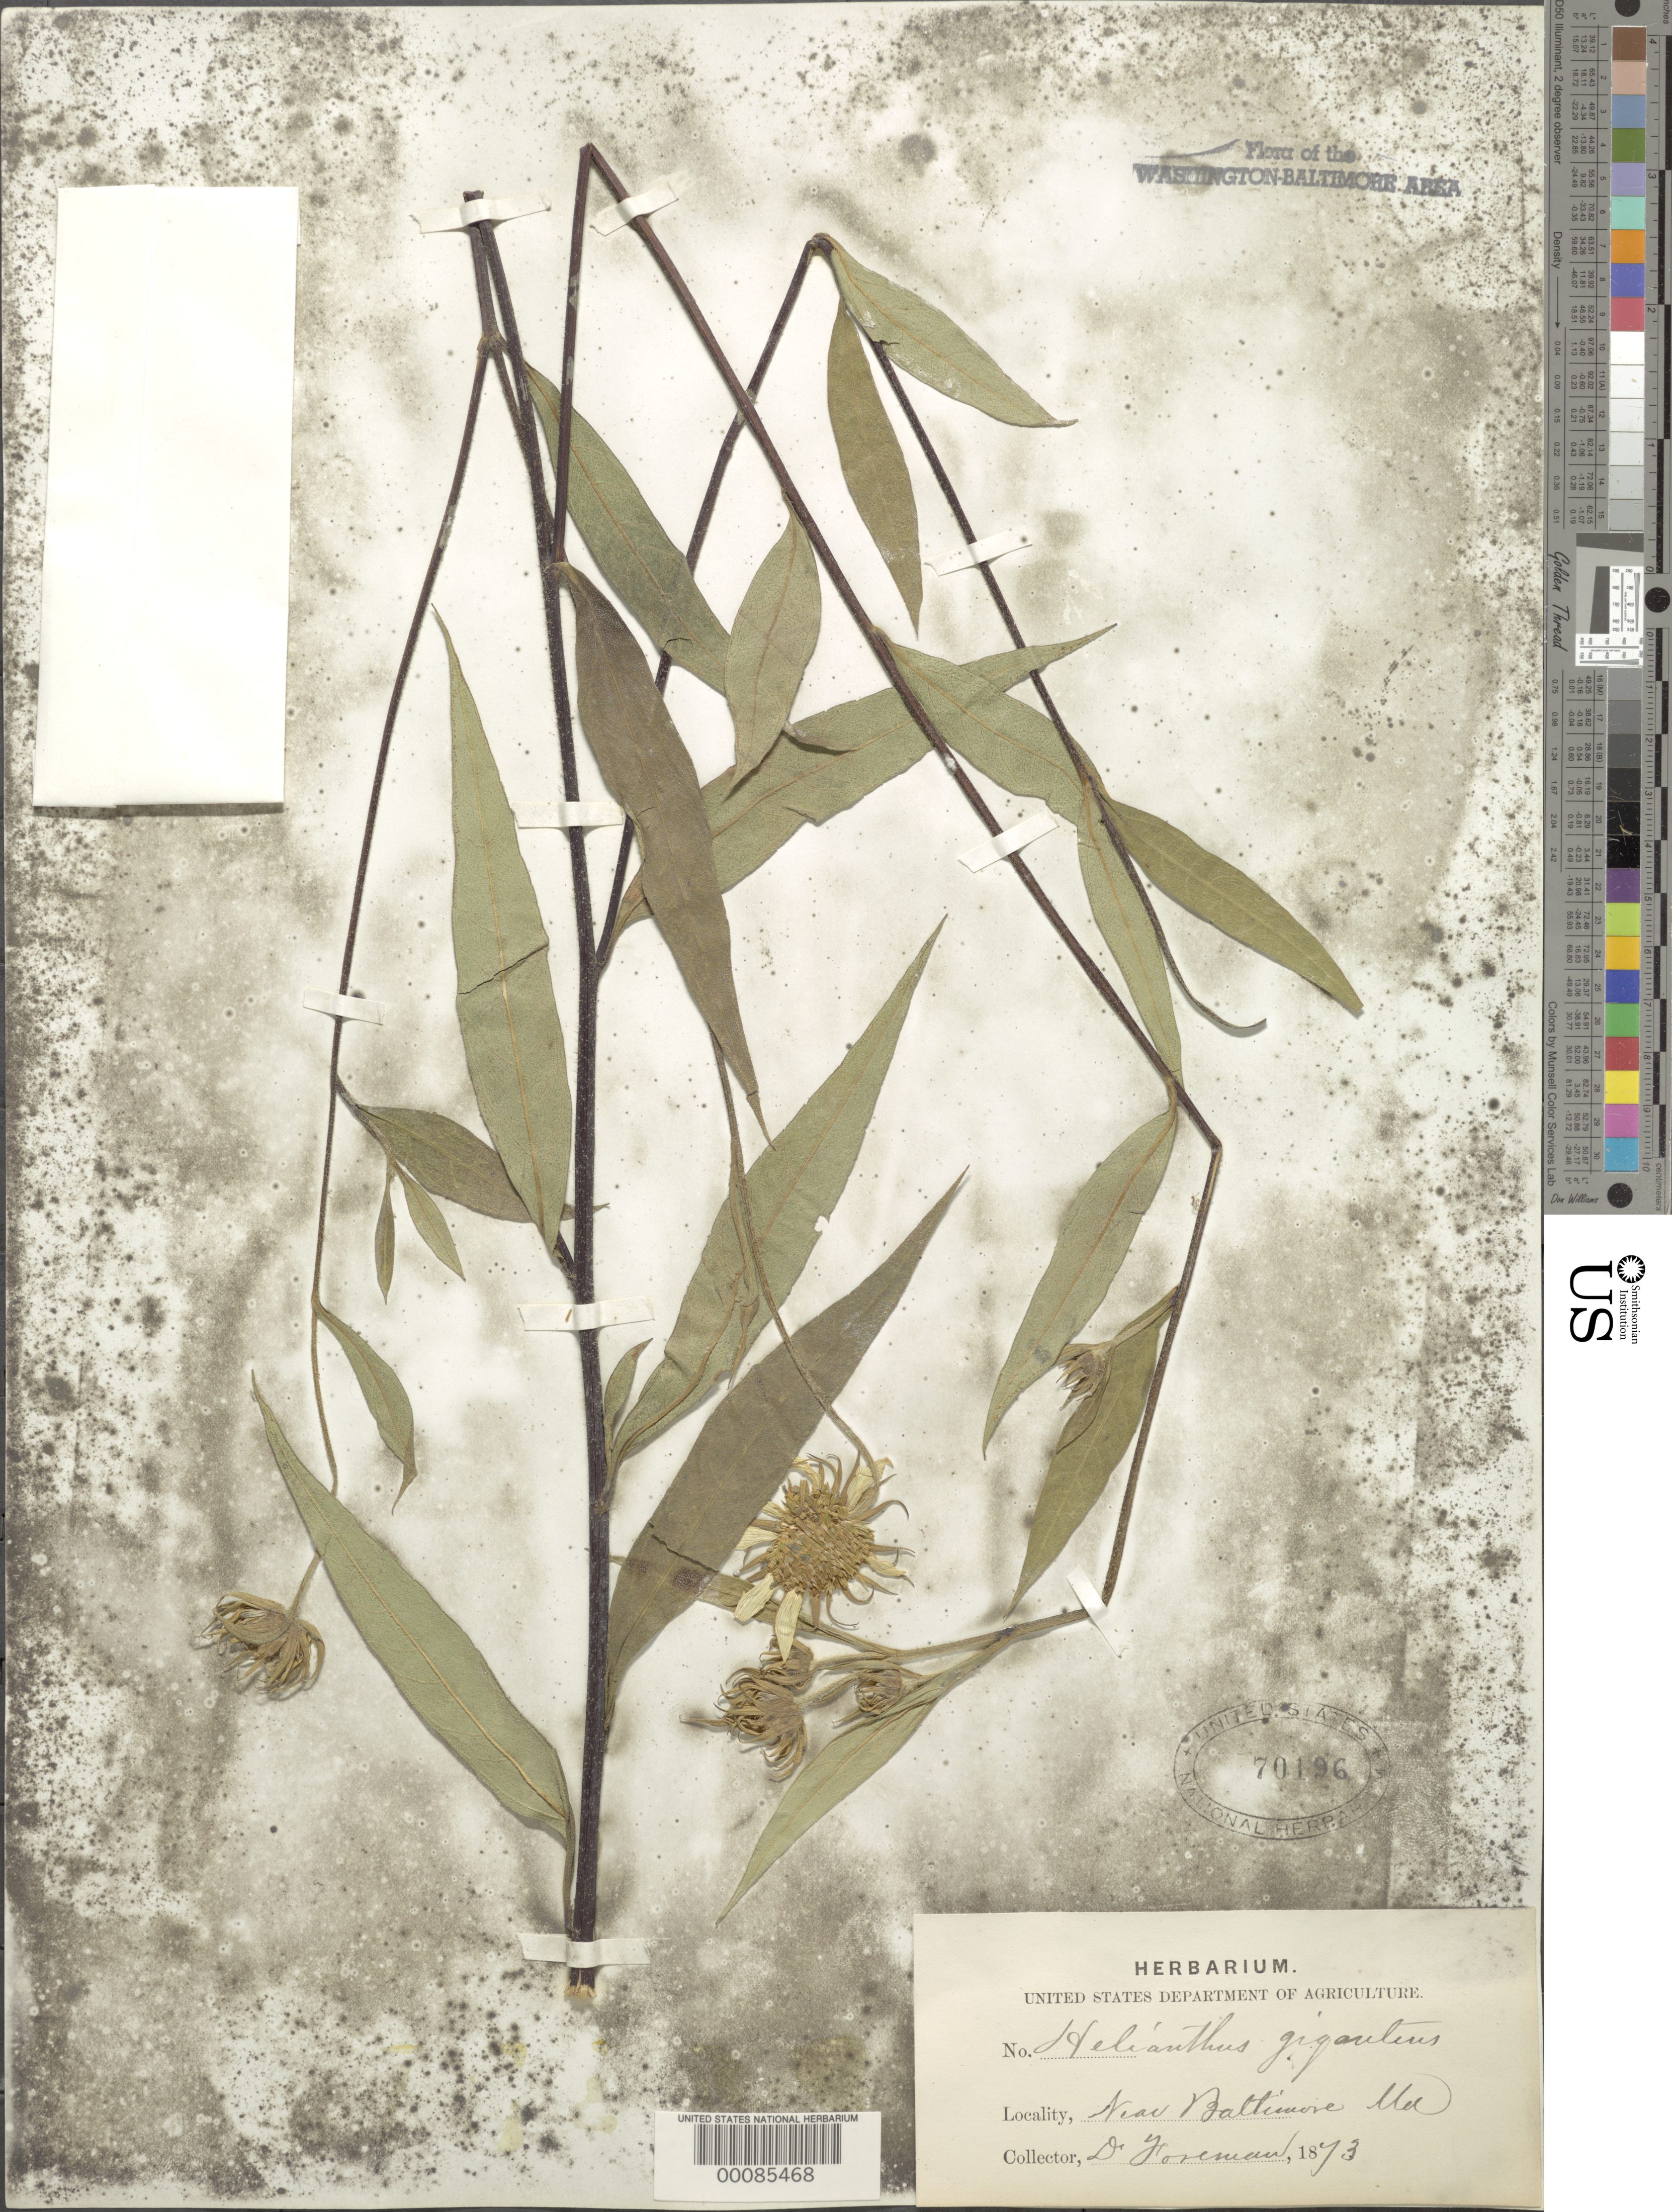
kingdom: Plantae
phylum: Tracheophyta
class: Magnoliopsida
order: Asterales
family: Asteraceae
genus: Helianthus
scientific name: Helianthus giganteus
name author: L.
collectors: D. Foreman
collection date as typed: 1873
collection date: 1873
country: United States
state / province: Maryland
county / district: Baltimore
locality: Near Baltimore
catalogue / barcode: US 70196